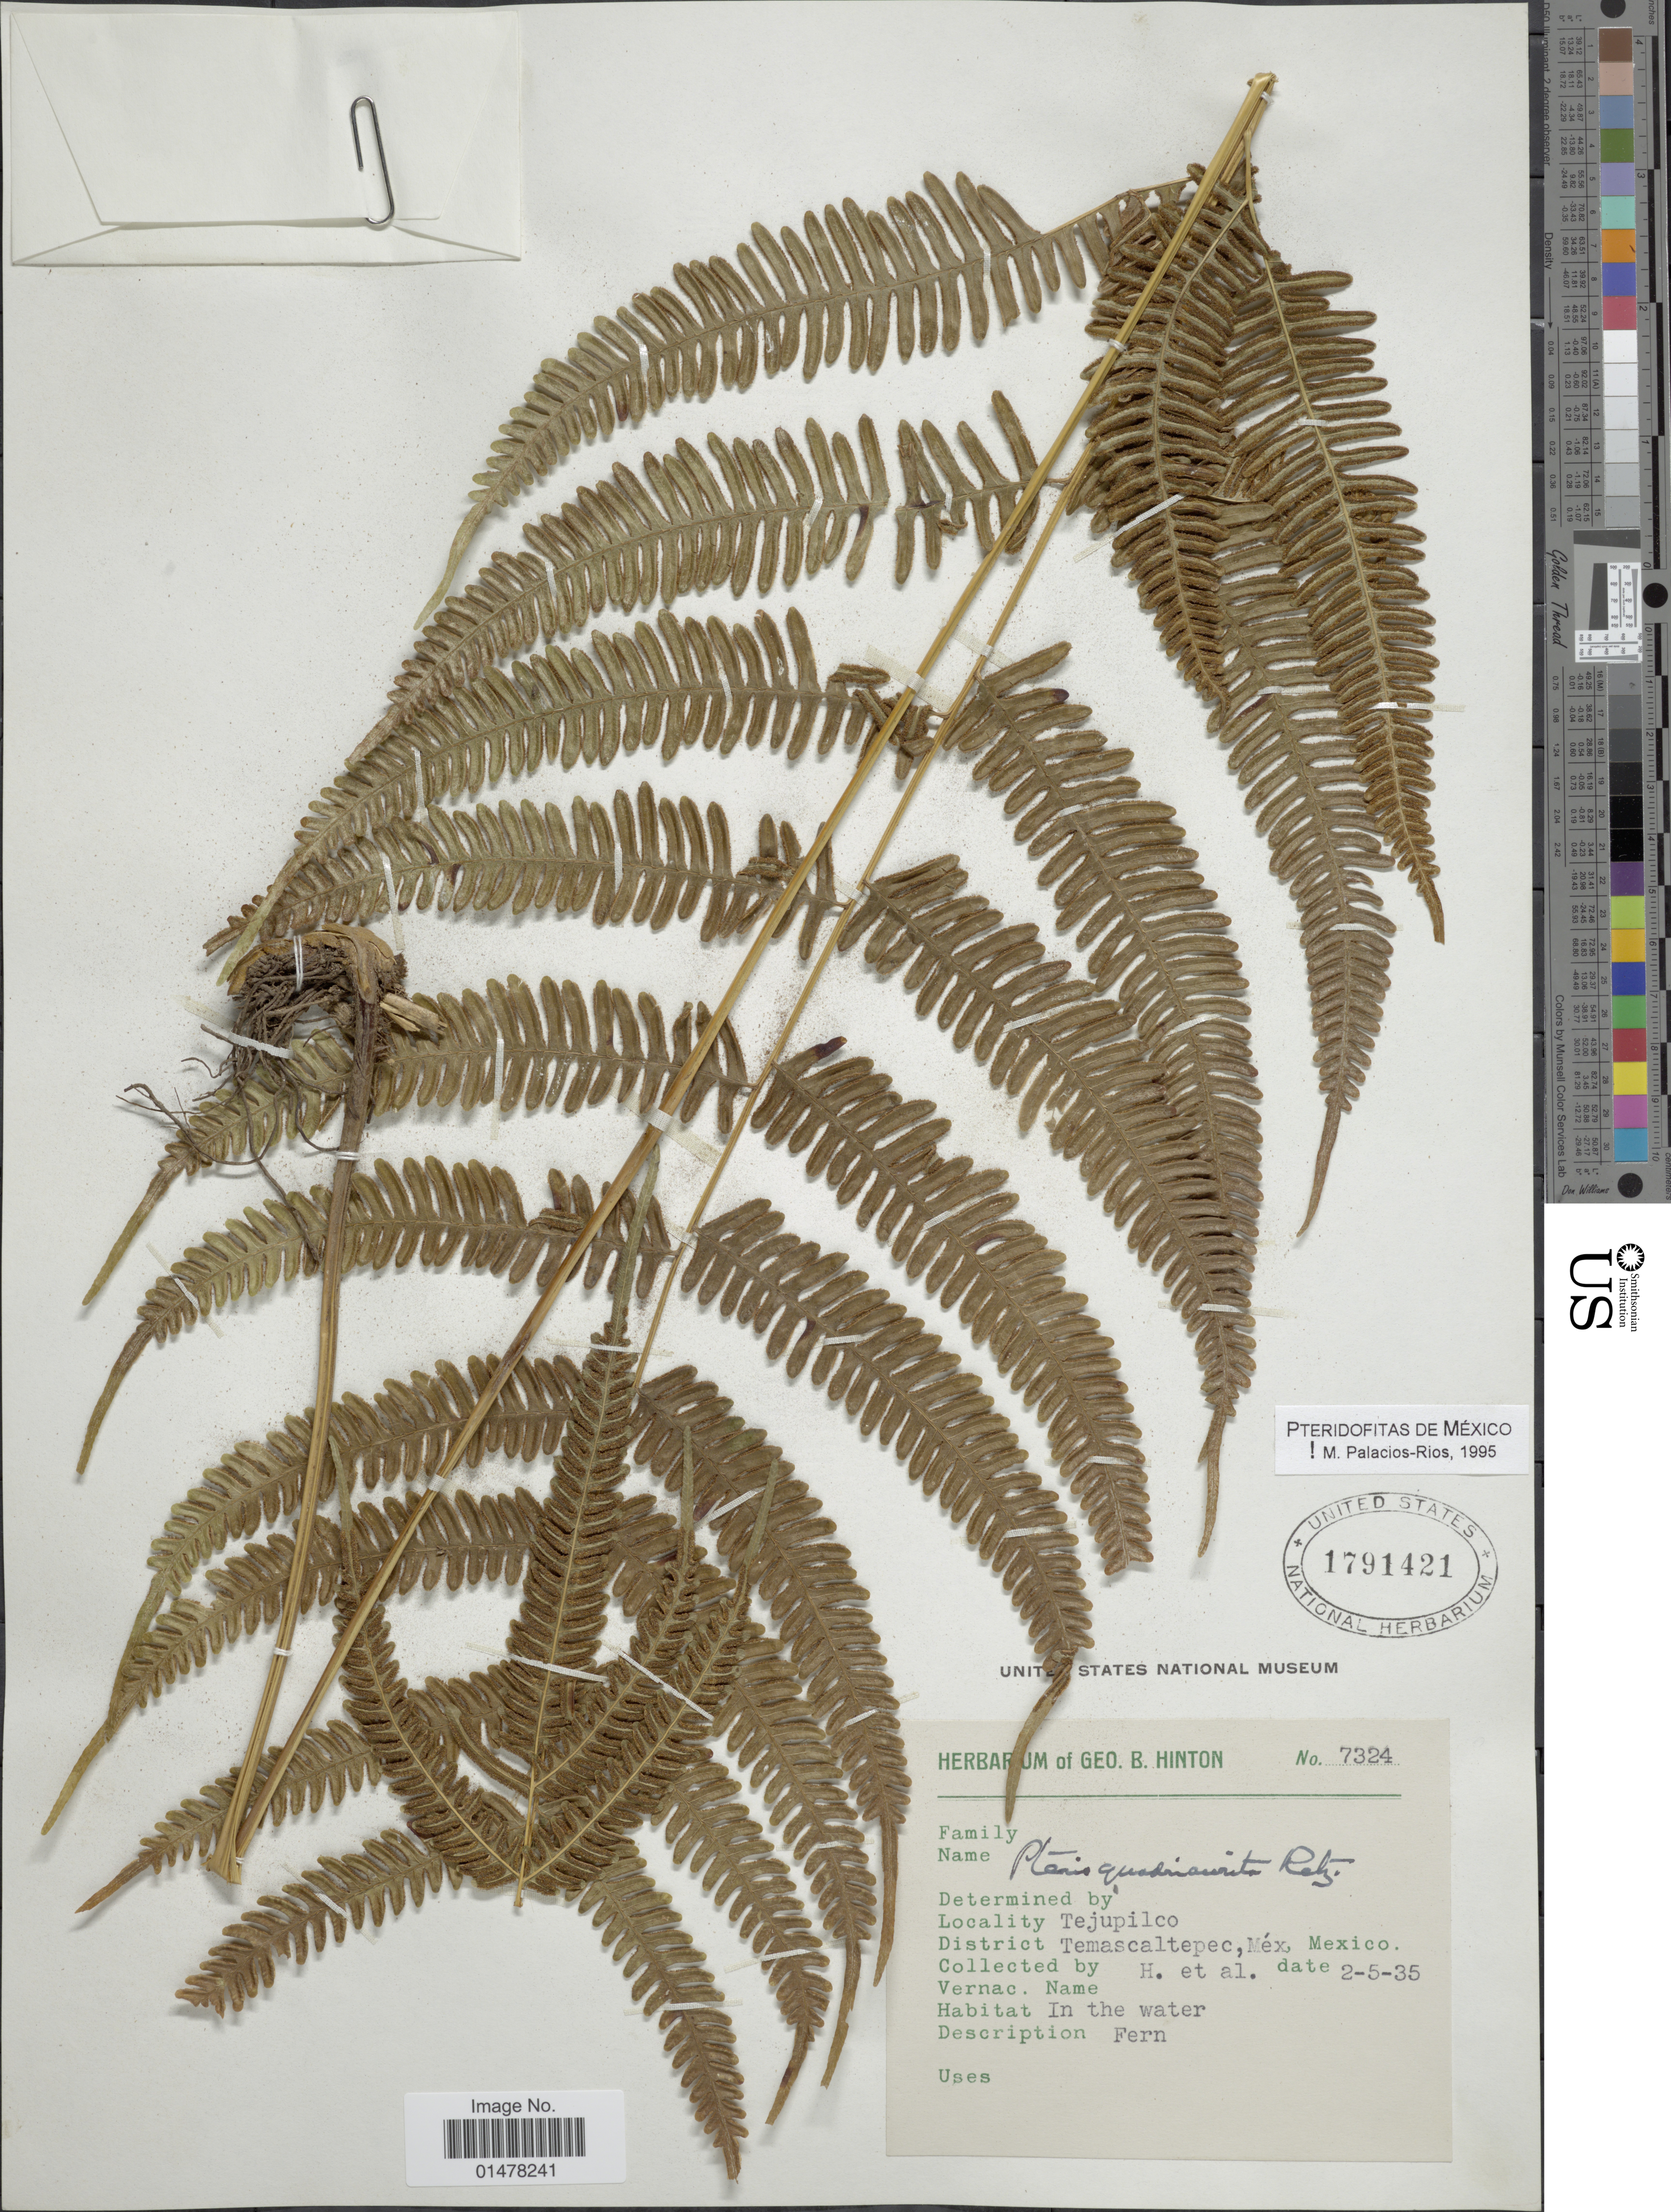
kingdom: Plantae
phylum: Tracheophyta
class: Polypodiopsida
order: Polypodiales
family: Pteridaceae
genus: Pteris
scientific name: Pteris quadriaurita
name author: Retz.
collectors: G. B. Hinton & et al.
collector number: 7324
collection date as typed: Transcribed d/m/y: 2/5/35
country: Mexico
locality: Tejupilco, District Temascaltepec, Mex,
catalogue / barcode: US 1791421